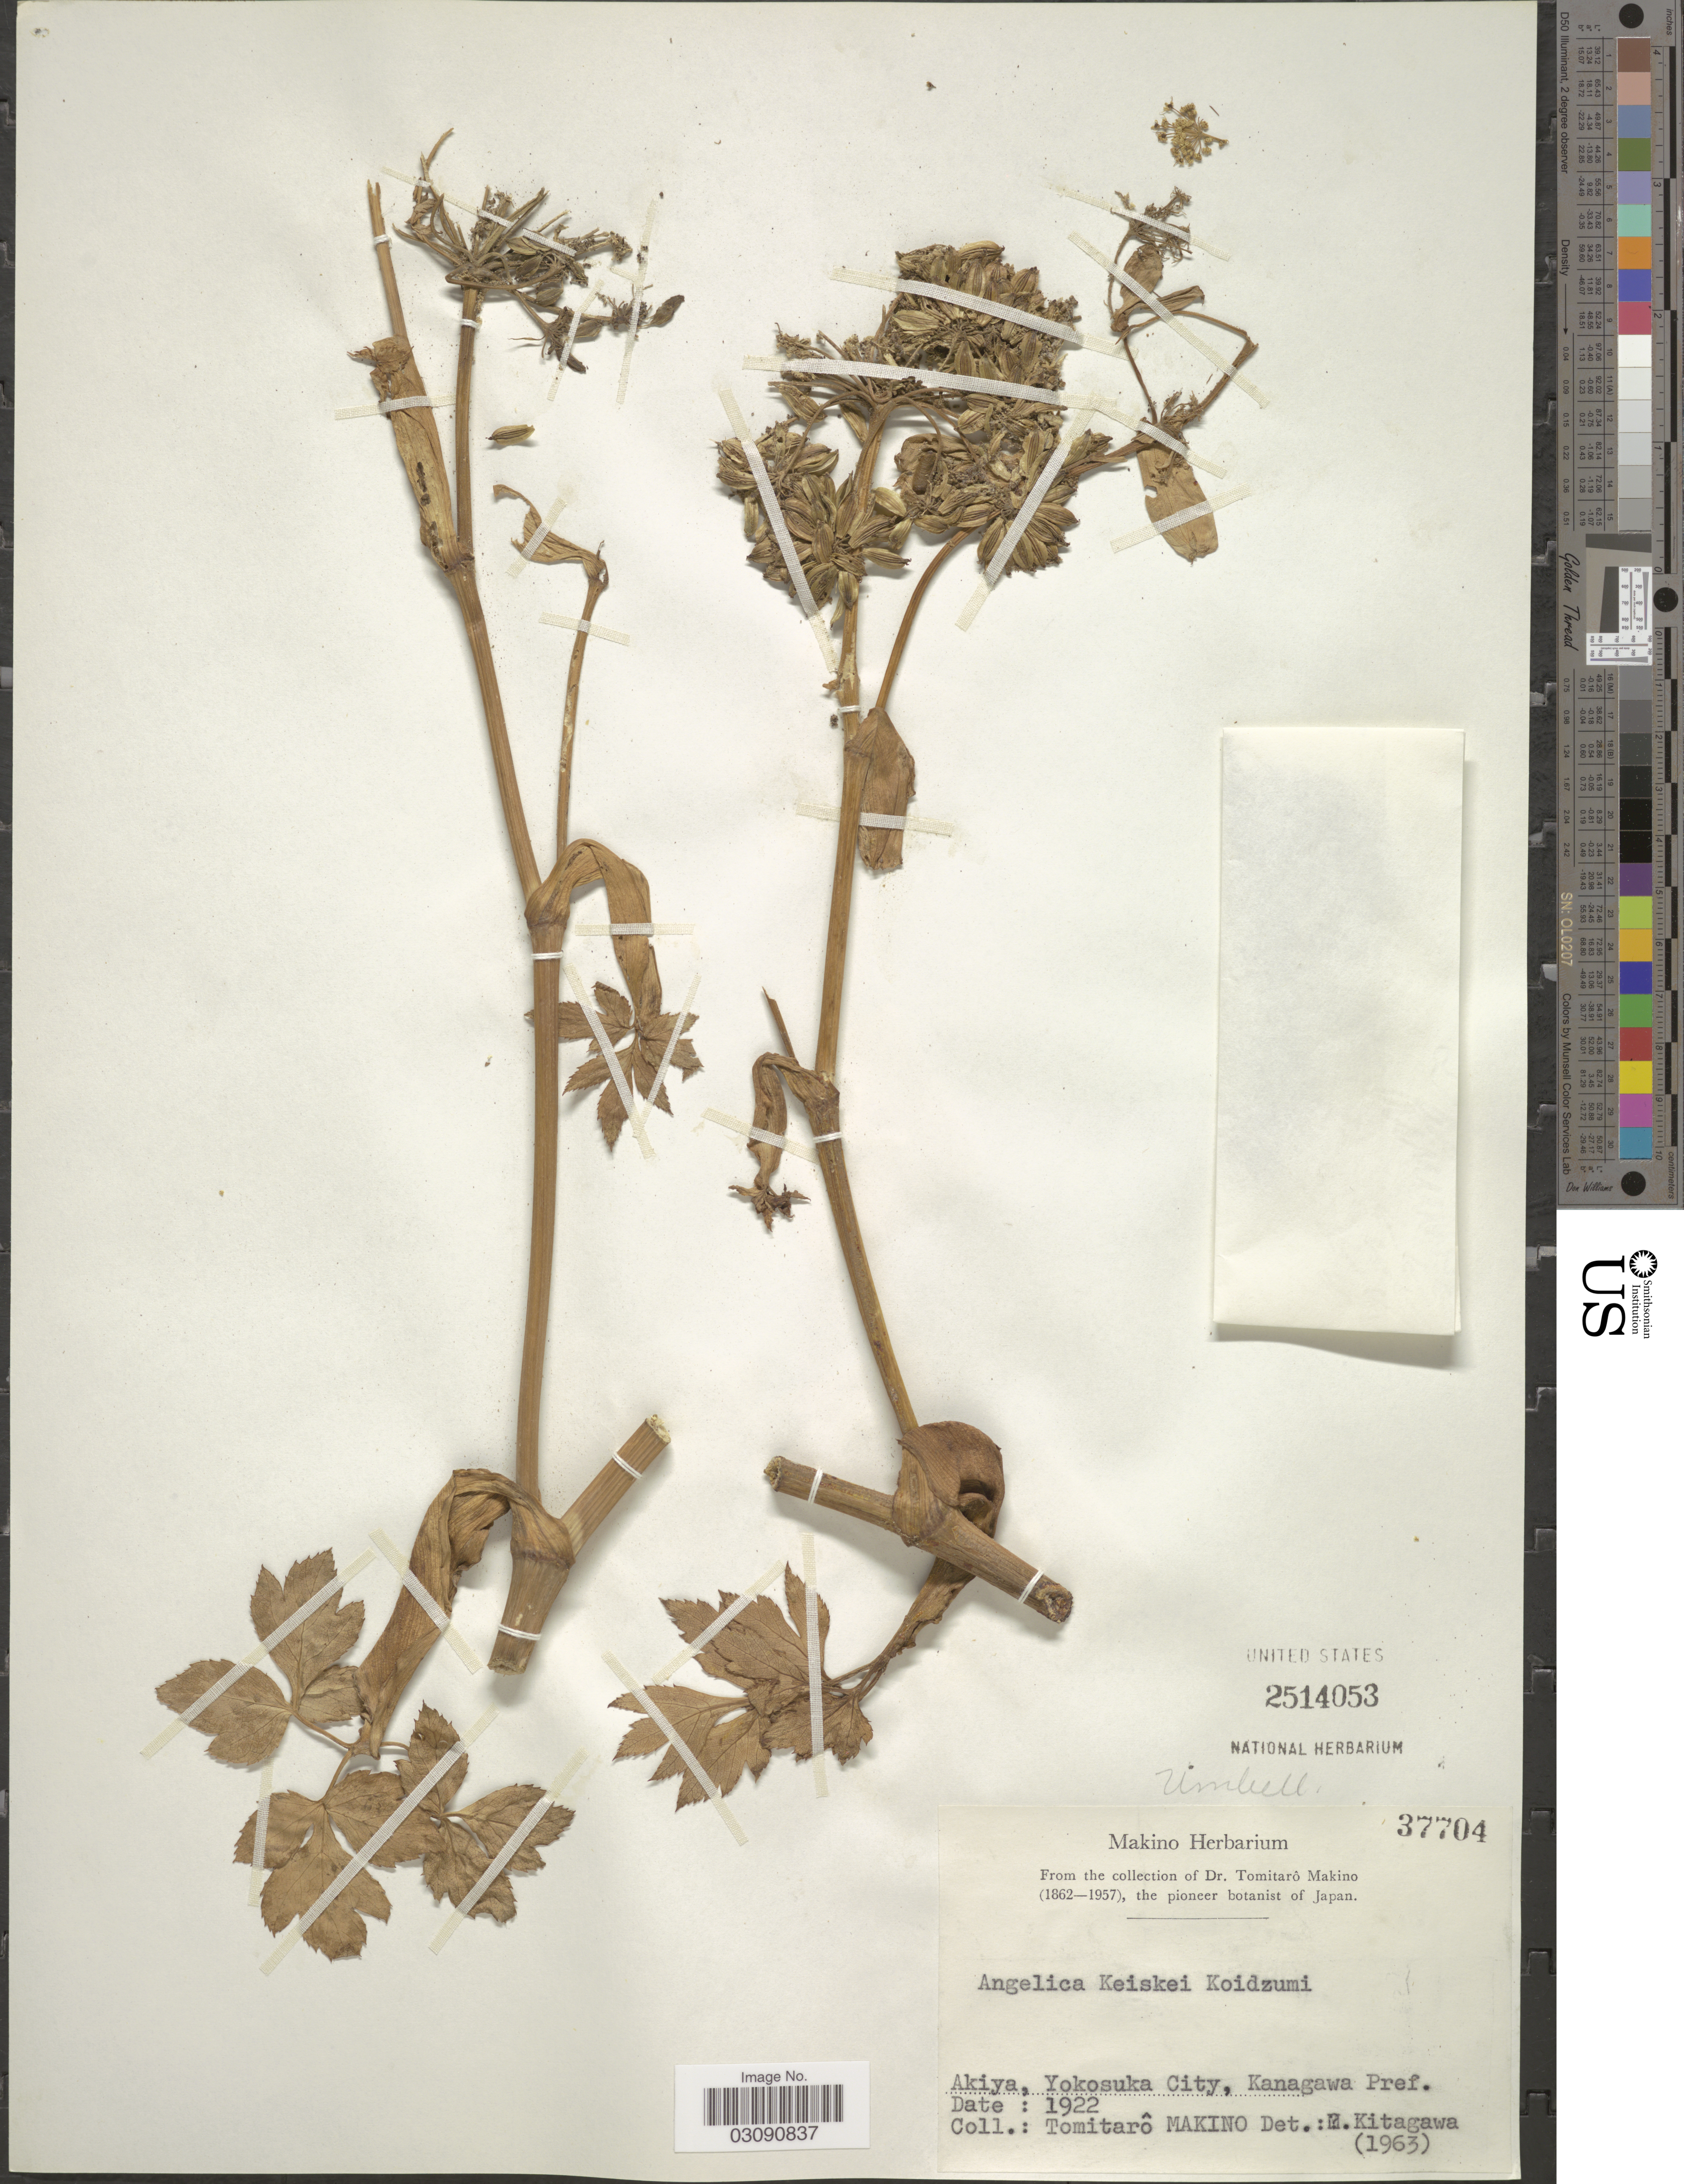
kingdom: Plantae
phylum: Tracheophyta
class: Magnoliopsida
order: Apiales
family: Apiaceae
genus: Angelica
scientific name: Angelica keiskei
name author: (Miq.) Koidz.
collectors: T. Makino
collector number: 37704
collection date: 1922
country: Japan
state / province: Kanagawa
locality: Akiya, Yokosuka City, Kanagawa Pref.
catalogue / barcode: US 2514053